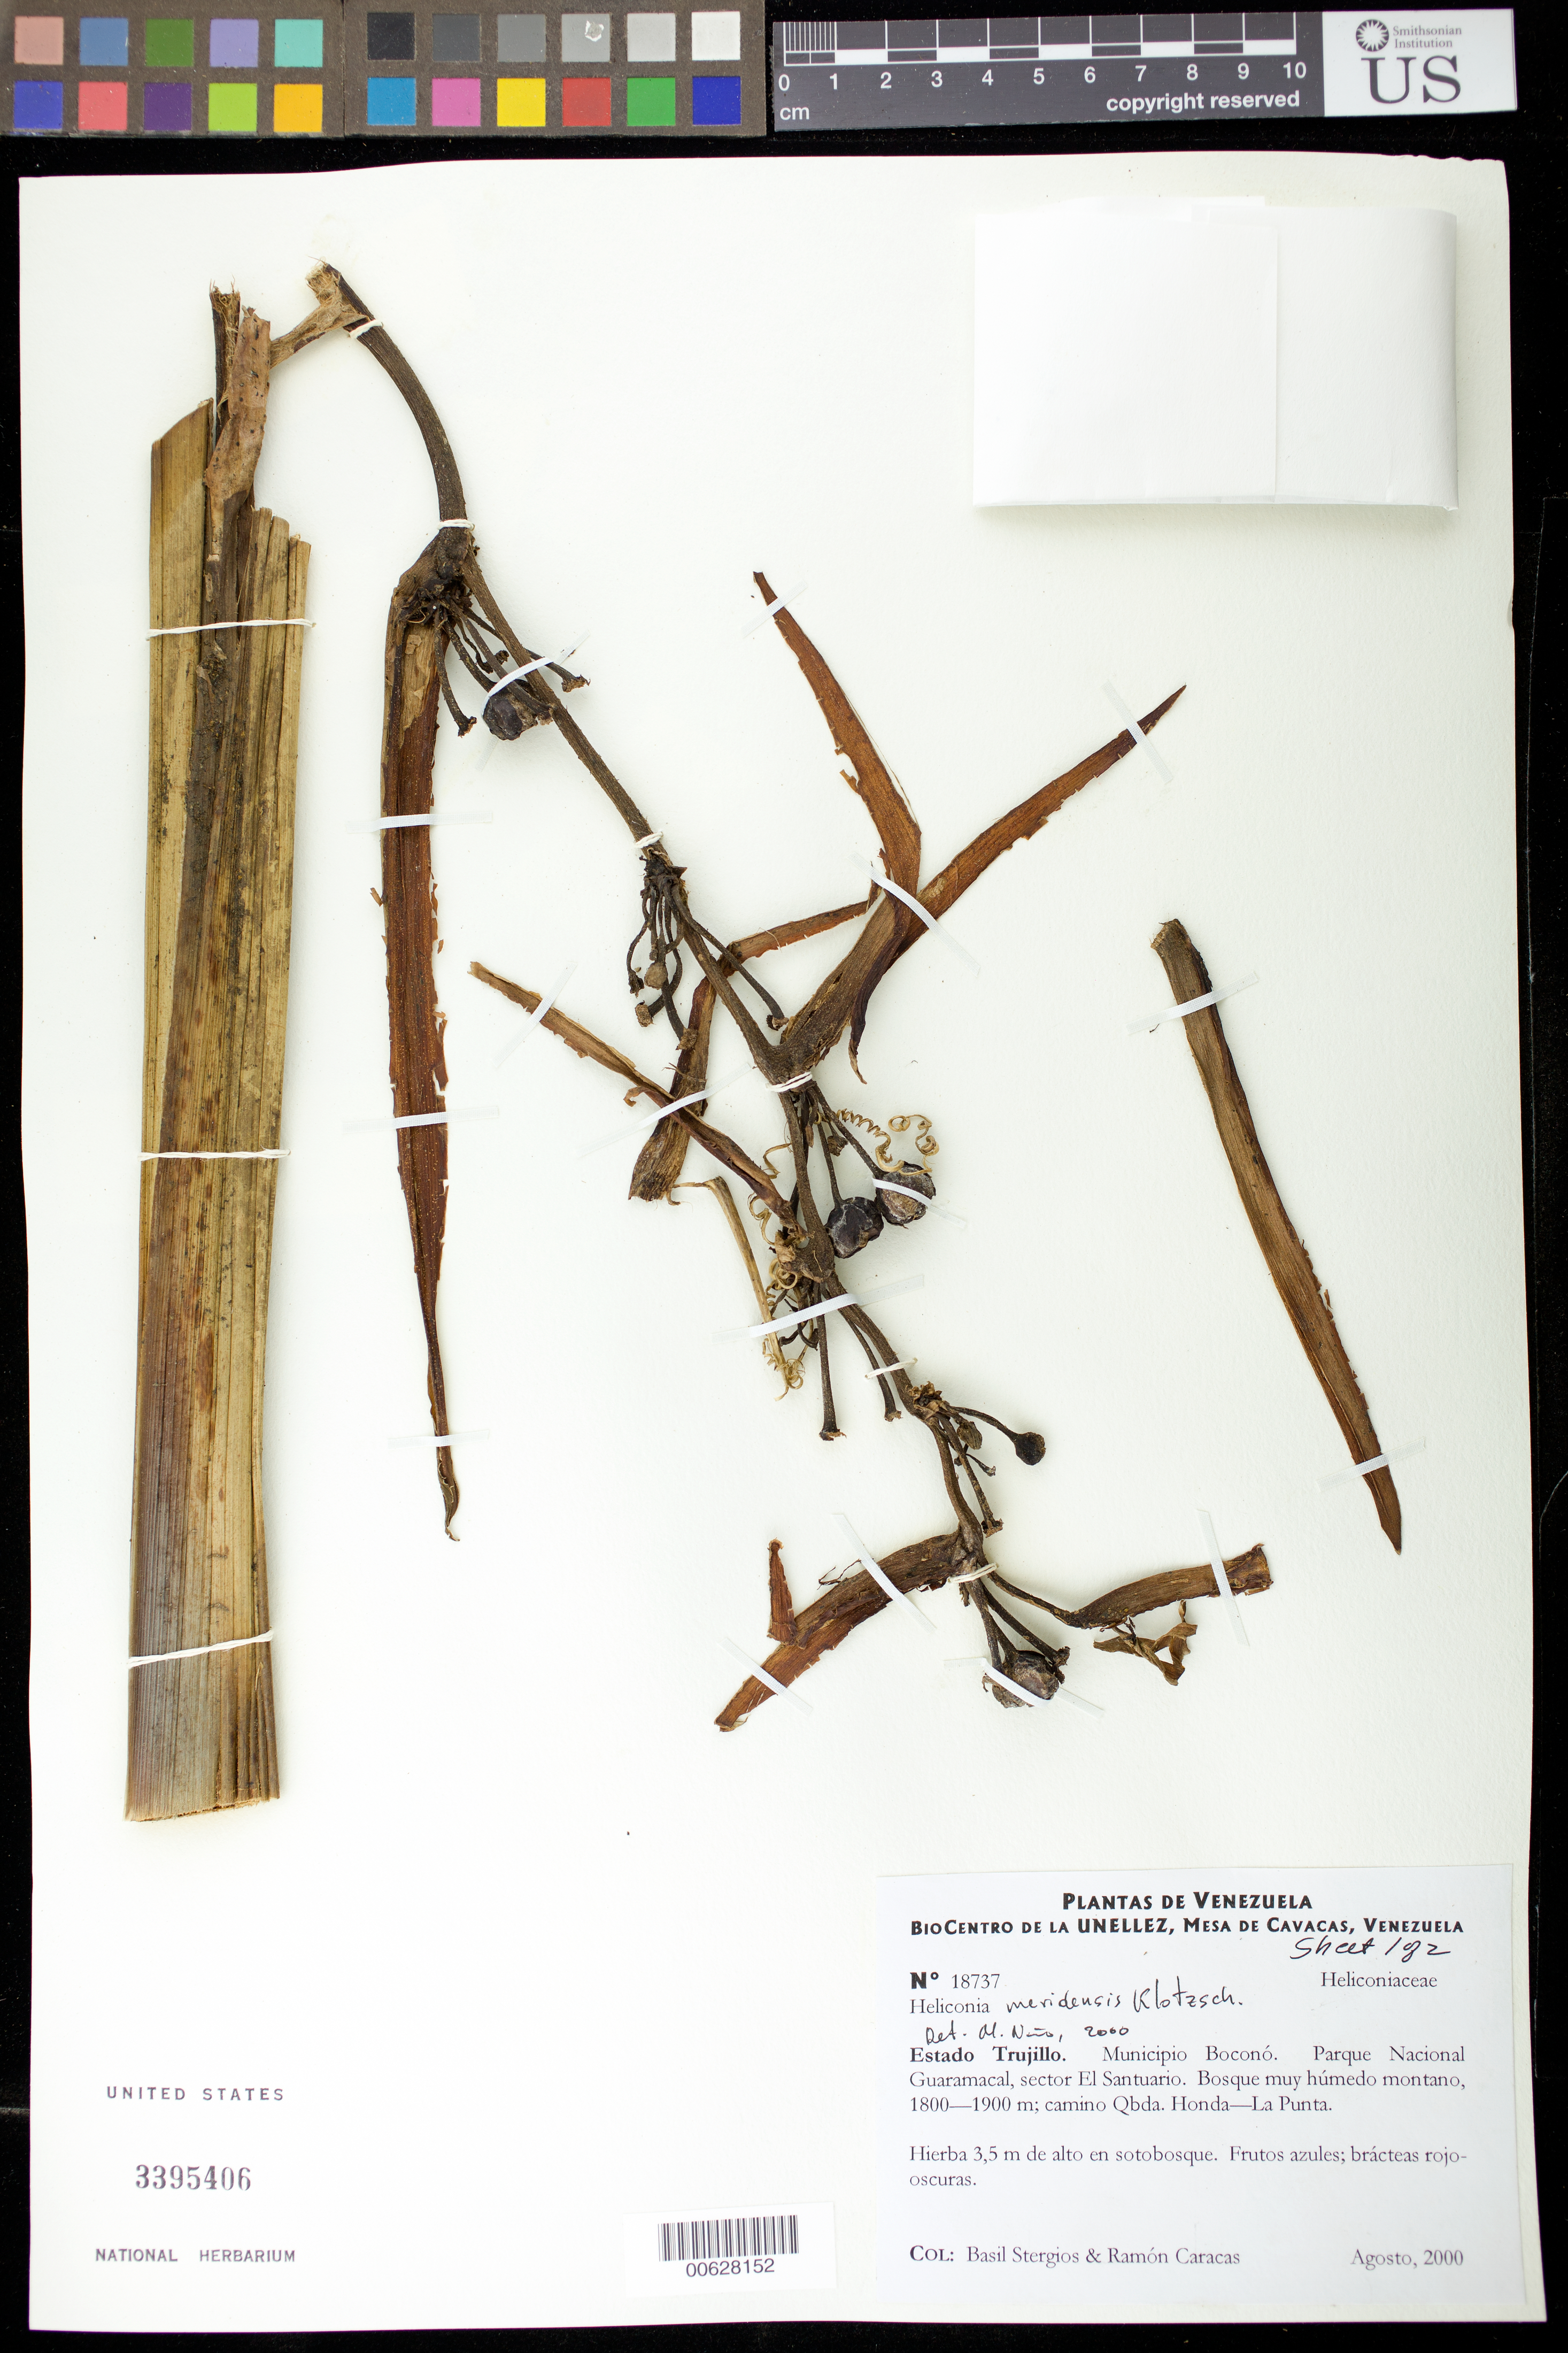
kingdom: Plantae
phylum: Tracheophyta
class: Magnoliopsida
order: Saxifragales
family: Grossulariaceae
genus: Ribes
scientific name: Ribes atropurpureum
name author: C.A. Mey.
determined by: Niño, S. M., (PORT), BioCentro-UNELLEZ (VENEZUELA)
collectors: B. G. Stergios & R. Caracas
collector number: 18737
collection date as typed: Aug 2000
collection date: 2000-08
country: Venezuela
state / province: Trujillo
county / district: Boconó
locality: Parque Nacional Guaramacal, El Santuarío, Quebrada Honda-La Punta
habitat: Bosque muy húmedo montano.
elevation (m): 1800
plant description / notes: PORT, US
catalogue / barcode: US 3395406